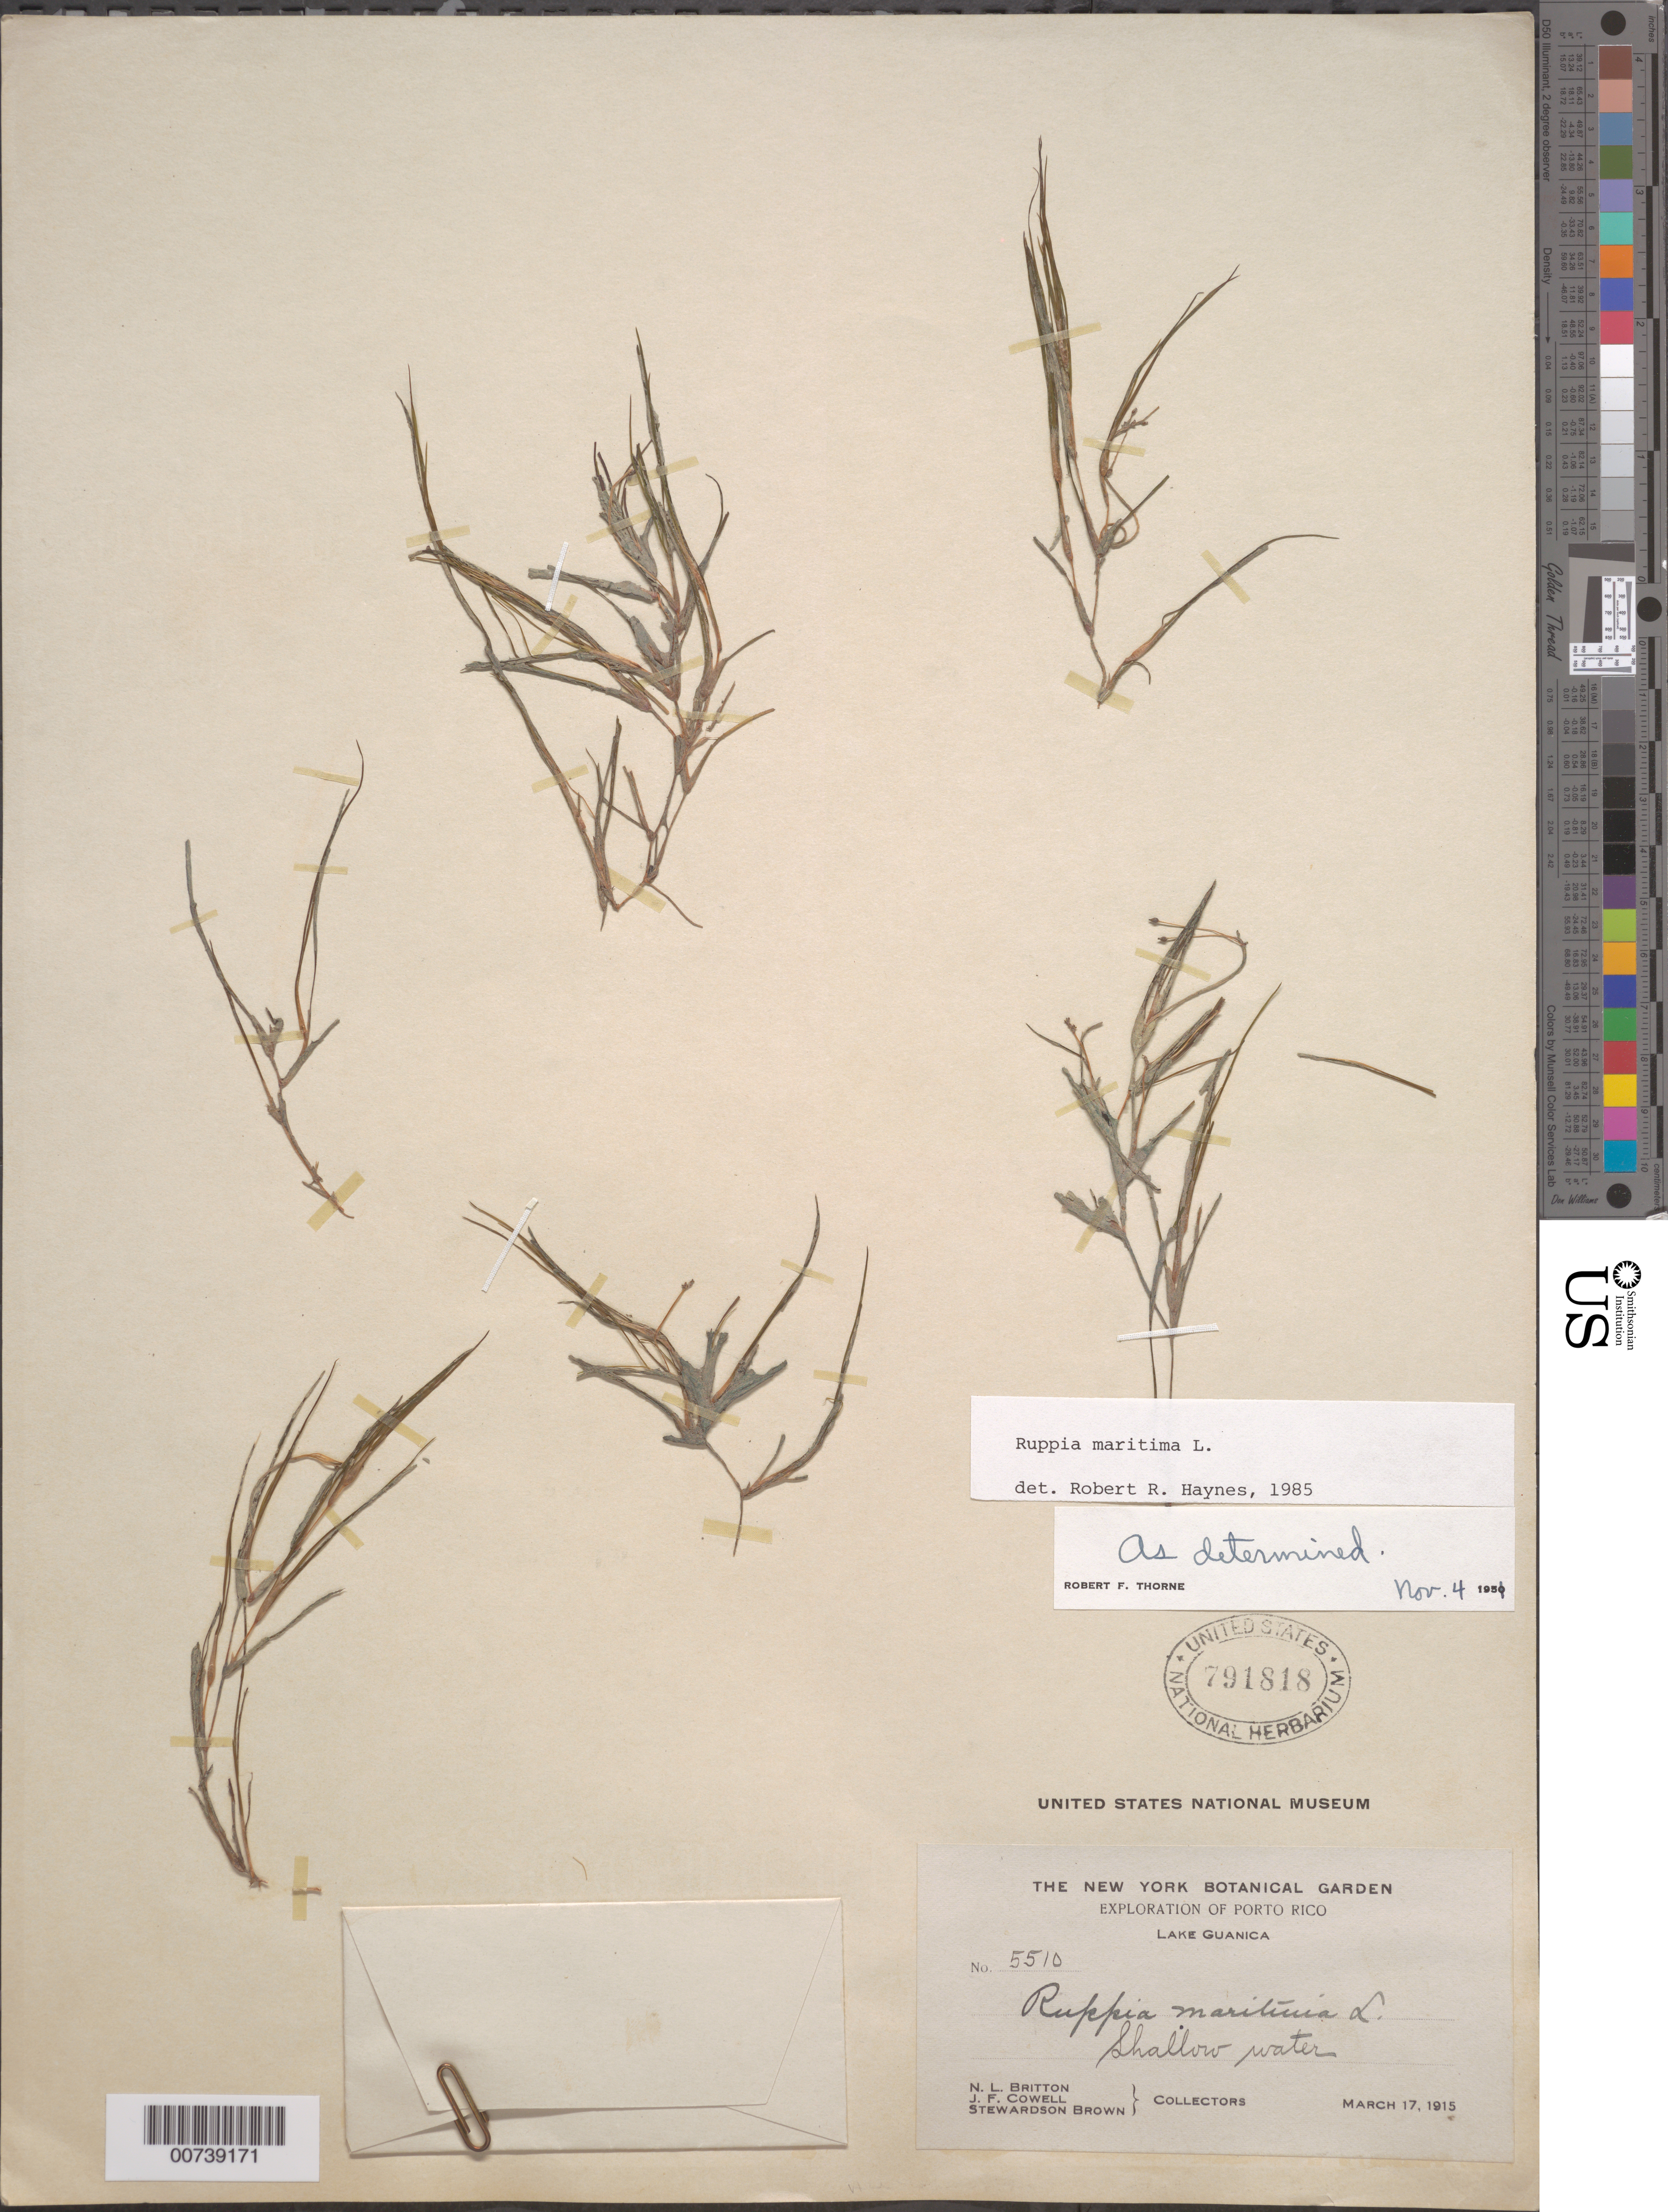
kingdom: Plantae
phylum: Tracheophyta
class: Liliopsida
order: Alismatales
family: Ruppiaceae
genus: Ruppia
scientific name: Ruppia maritima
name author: L.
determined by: Haynes, R. R.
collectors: N. Britton, J. F. Cowell & S. Brown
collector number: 5510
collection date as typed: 17 Mar 1915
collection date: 1915-03-17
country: Puerto Rico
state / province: Guánica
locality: Lake Guanica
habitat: Shallow water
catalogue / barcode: US 791818